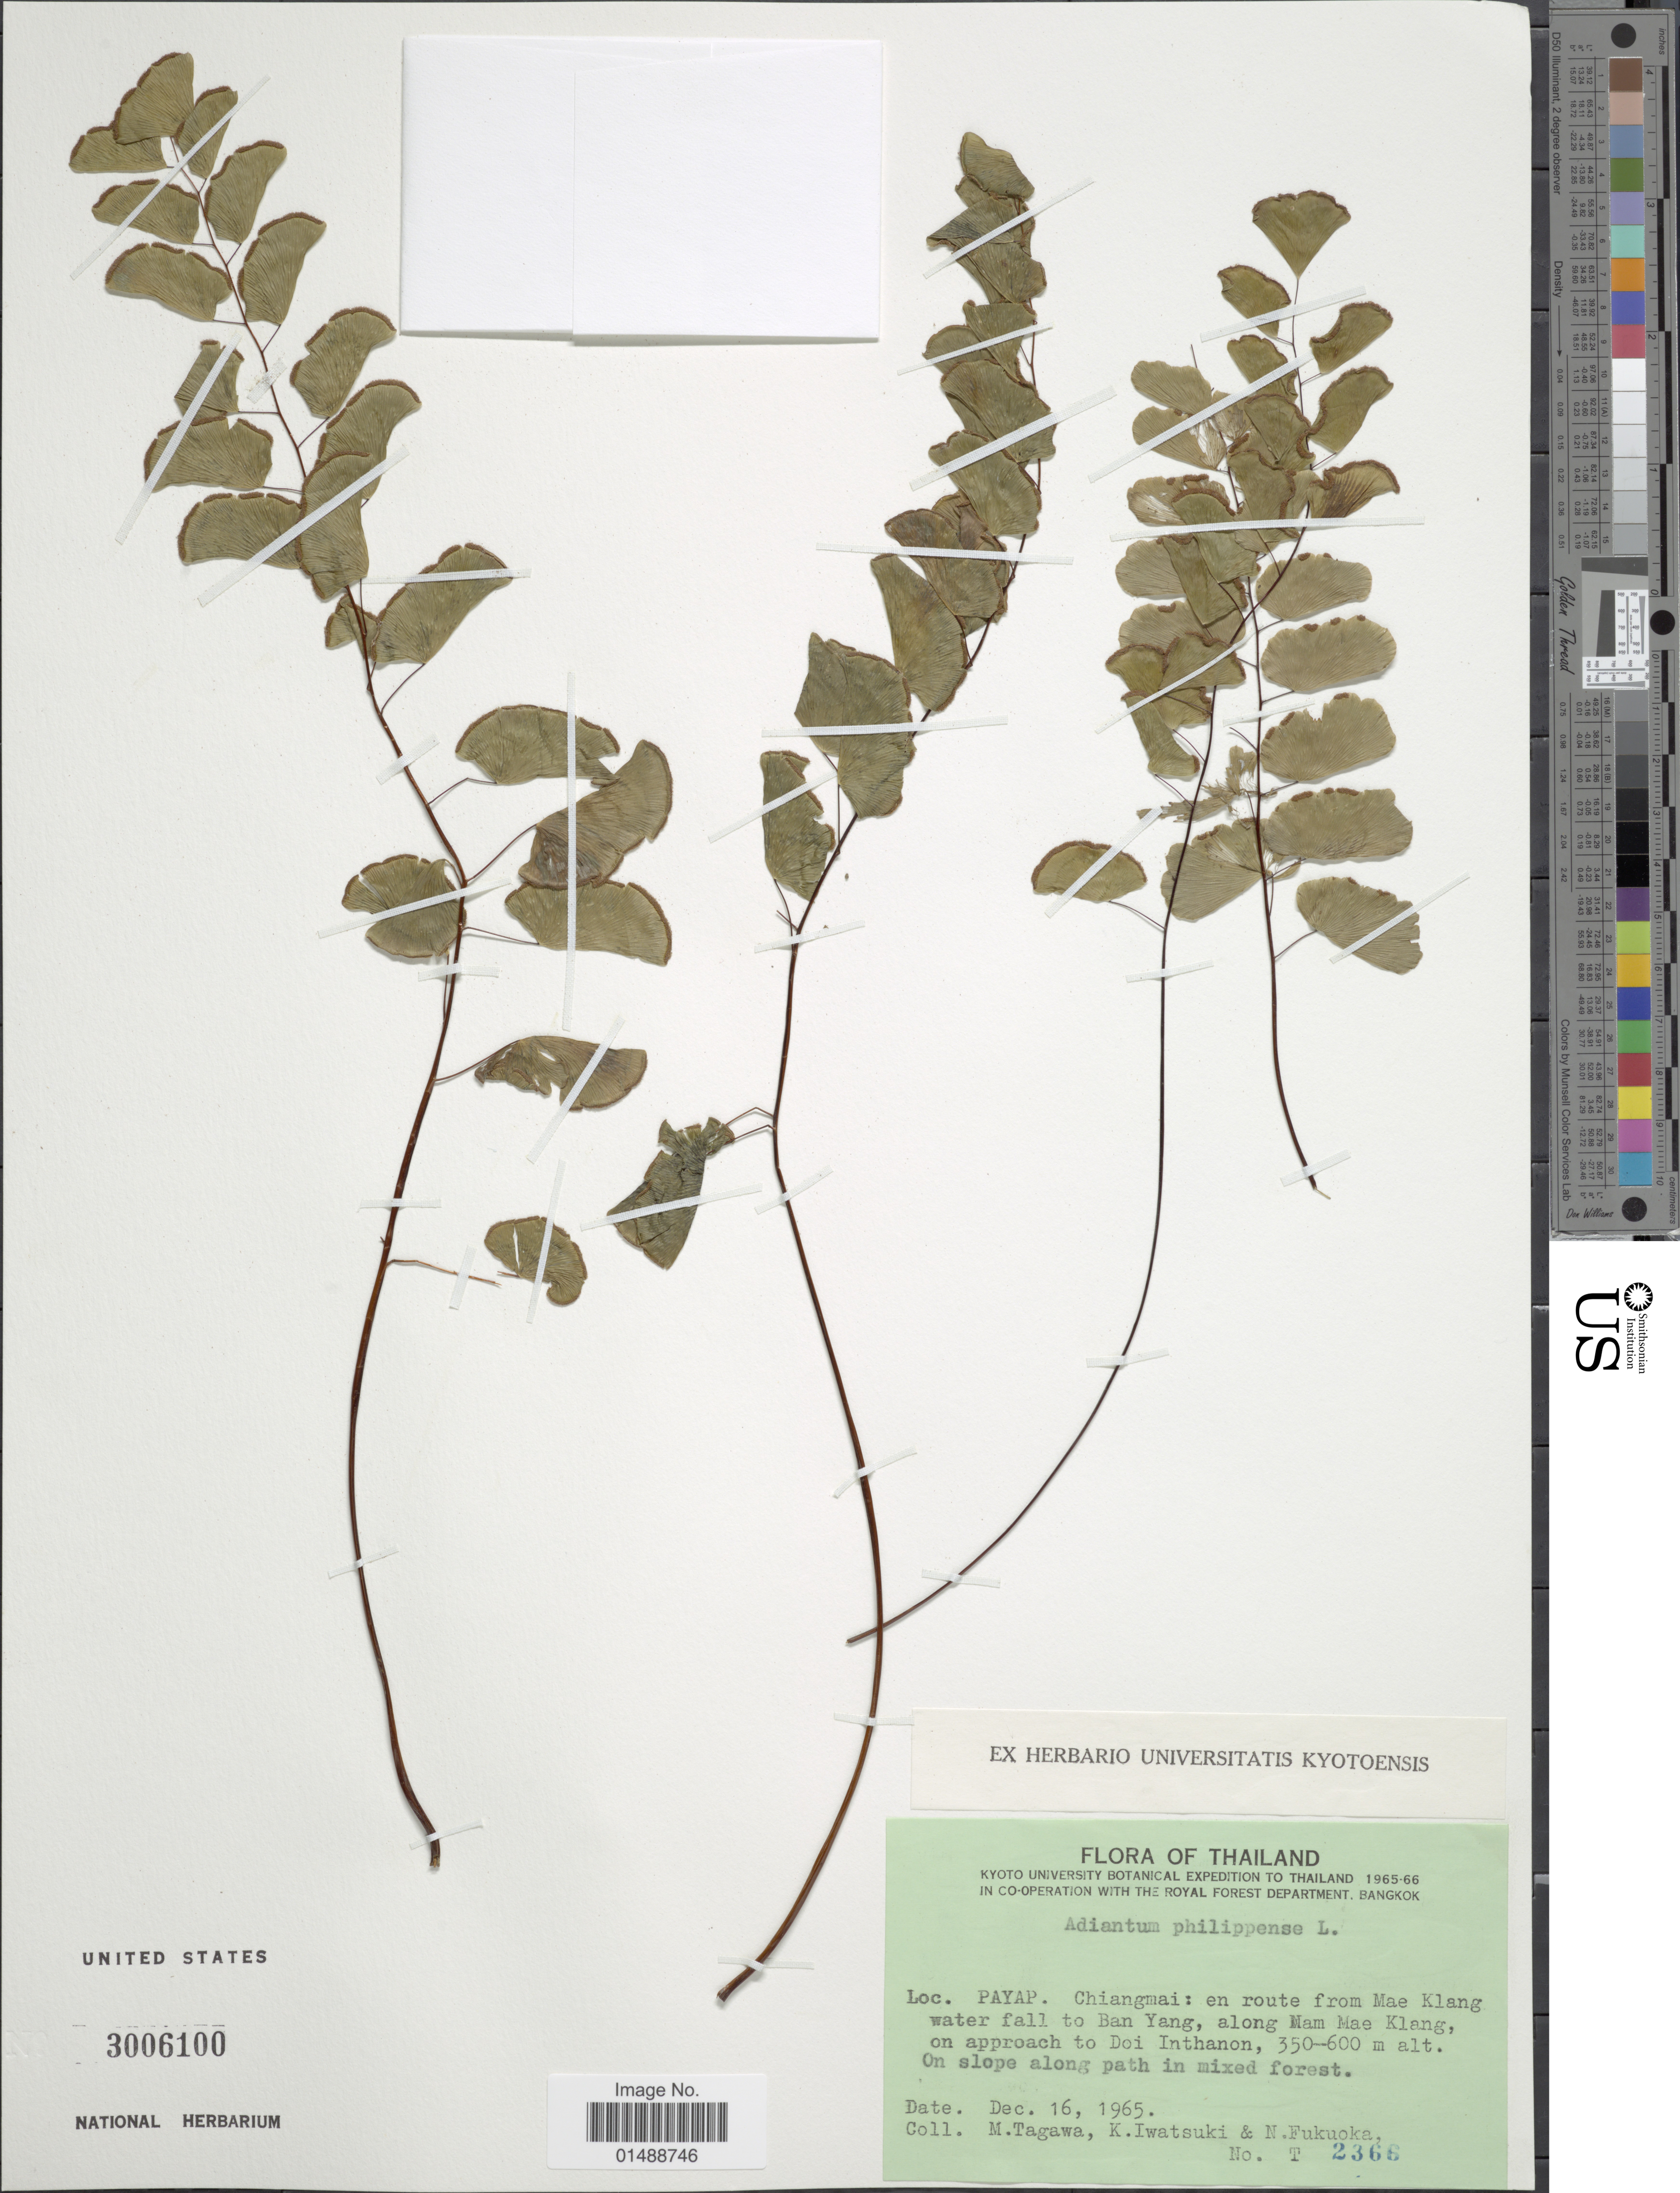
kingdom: Plantae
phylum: Tracheophyta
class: Polypodiopsida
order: Polypodiales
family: Pteridaceae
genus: Adiantum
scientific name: Adiantum philippense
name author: L.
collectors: M. Tagawa, K. Iwatsuki & N. Fukuoka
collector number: T2366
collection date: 1965-12-16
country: Thailand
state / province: Chiang Mai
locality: Thailand, Payap, Chiangmai: en route from Mae Klang water fall to Ban Yang, along Nam Mae Klang, on approach to Doi Inthanon.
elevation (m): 350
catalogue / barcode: US 3006100